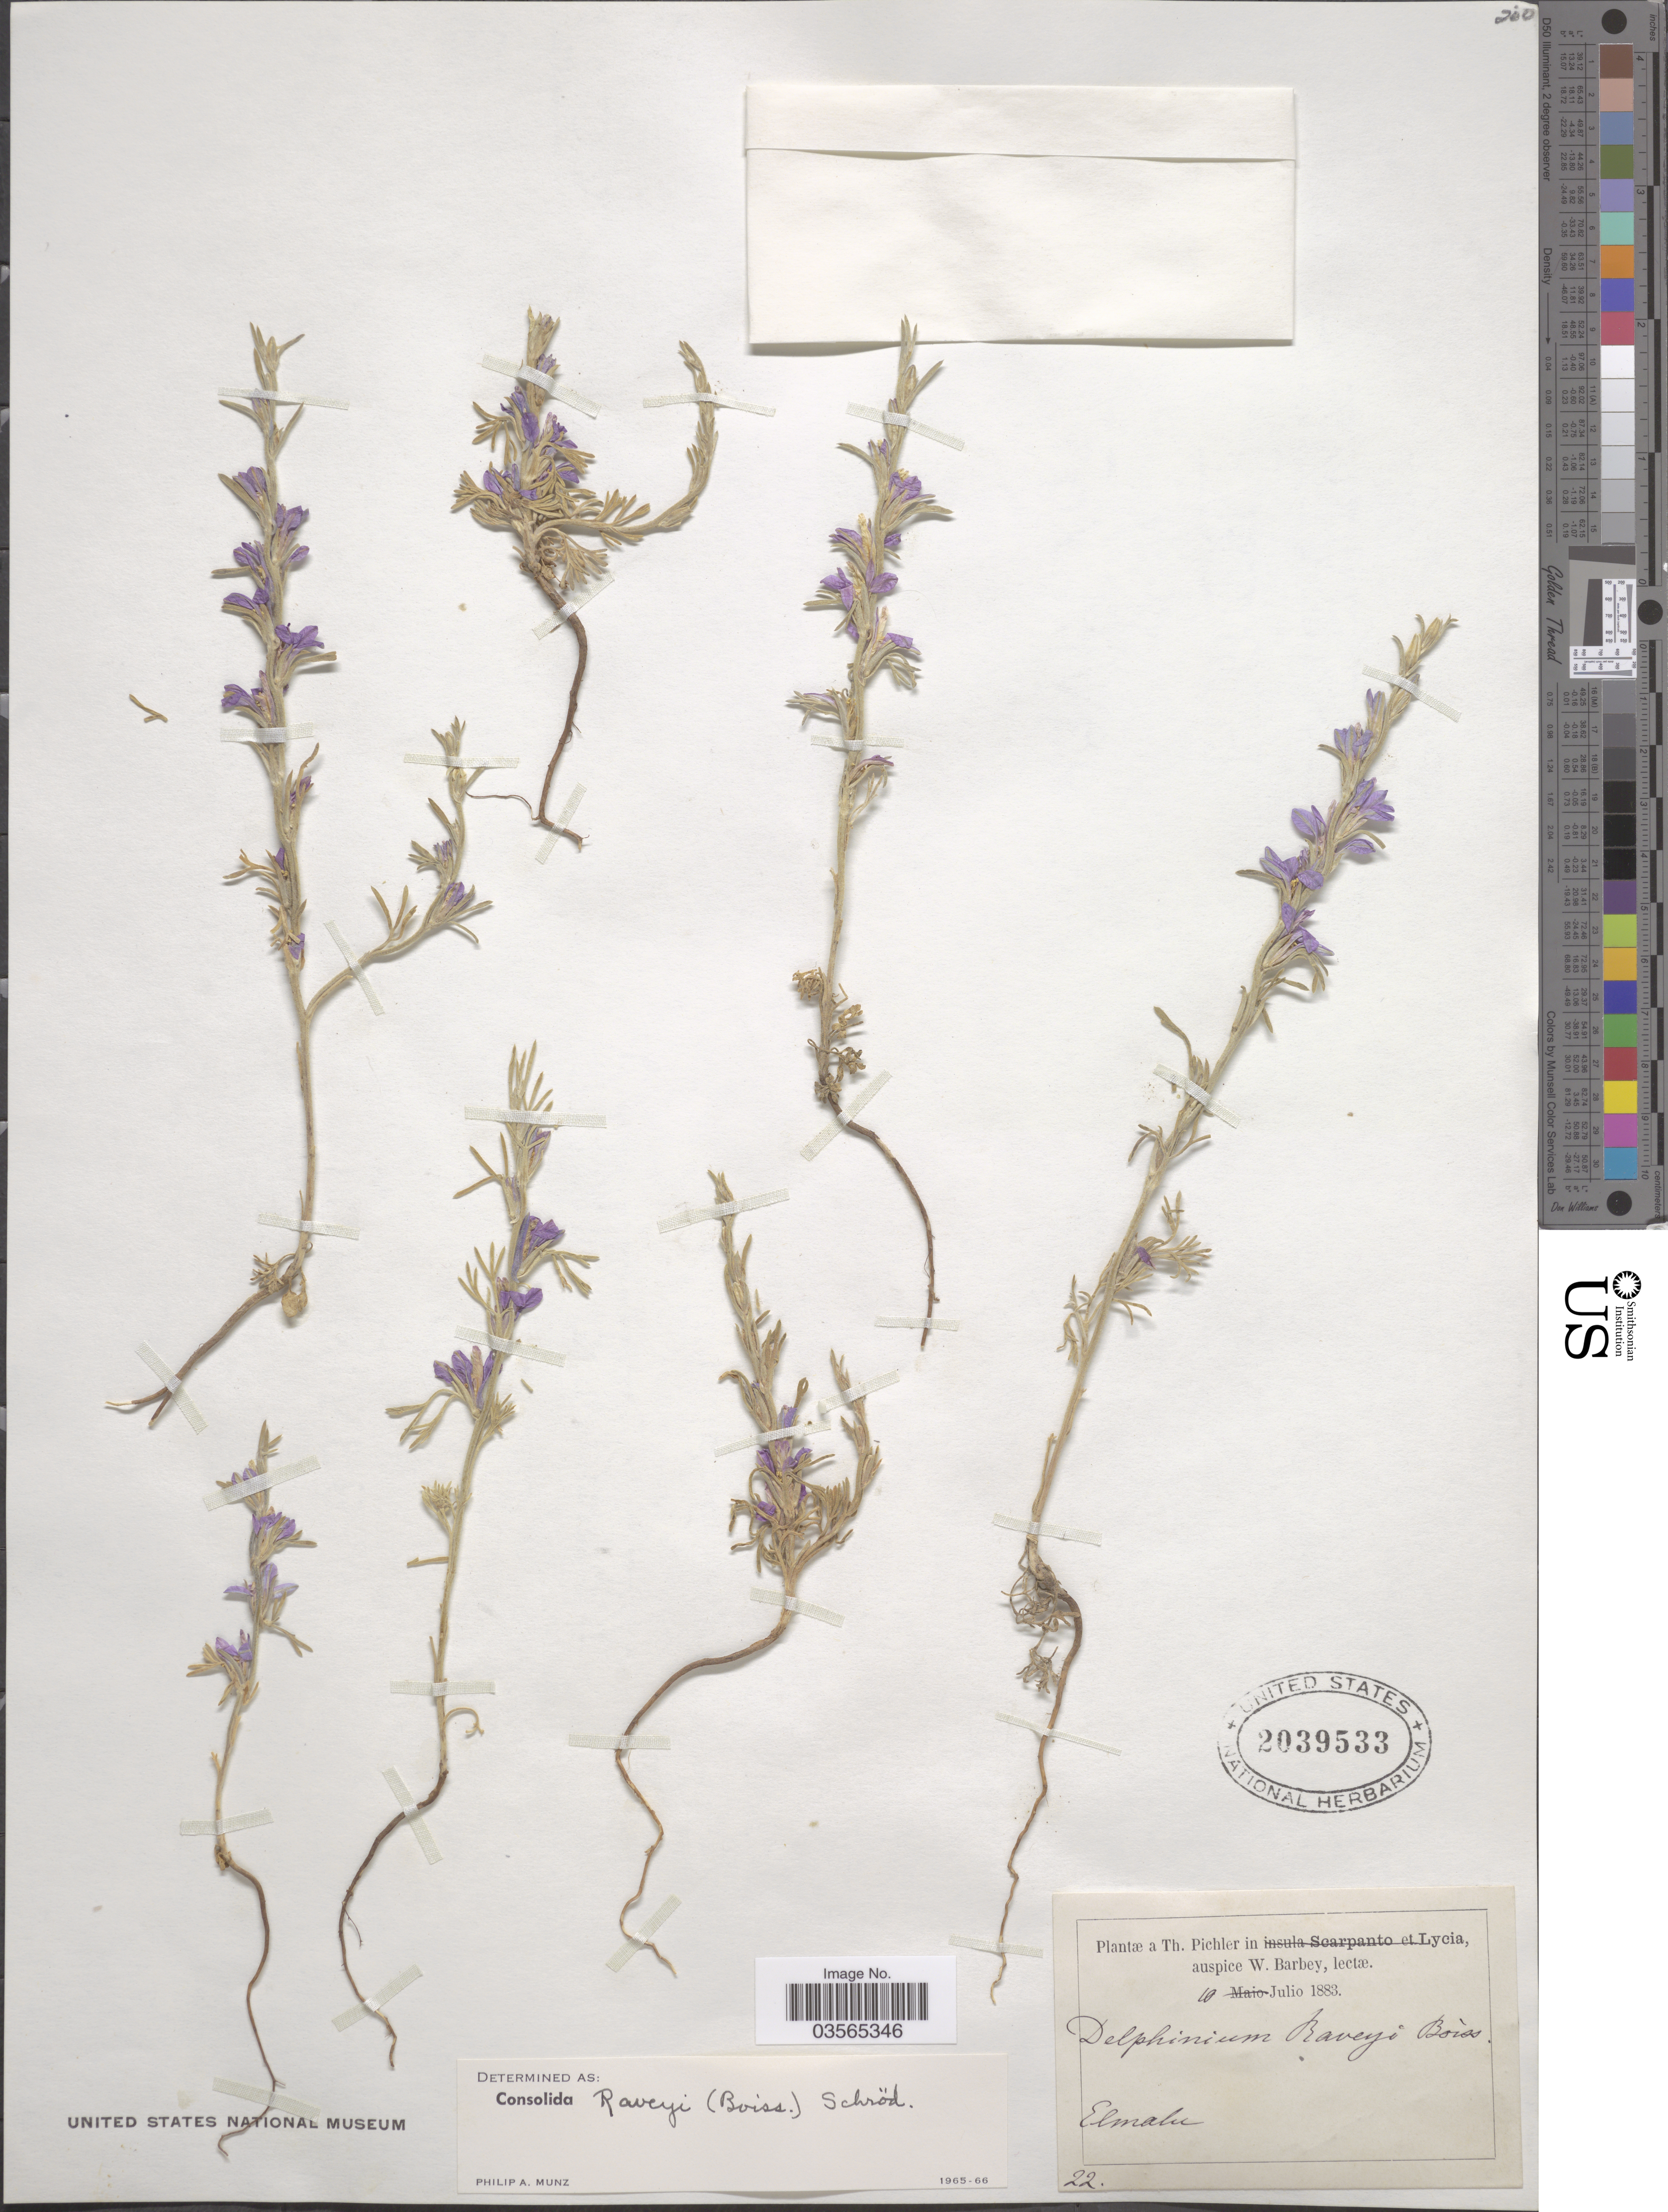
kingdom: Plantae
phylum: Tracheophyta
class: Magnoliopsida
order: Ranunculales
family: Ranunculaceae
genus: Delphinium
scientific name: Delphinium raveyi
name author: Boiss.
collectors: T. Pichler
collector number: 22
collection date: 1883-07-10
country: Turkey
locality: Lycia. Elmalu.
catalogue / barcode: US 2039533